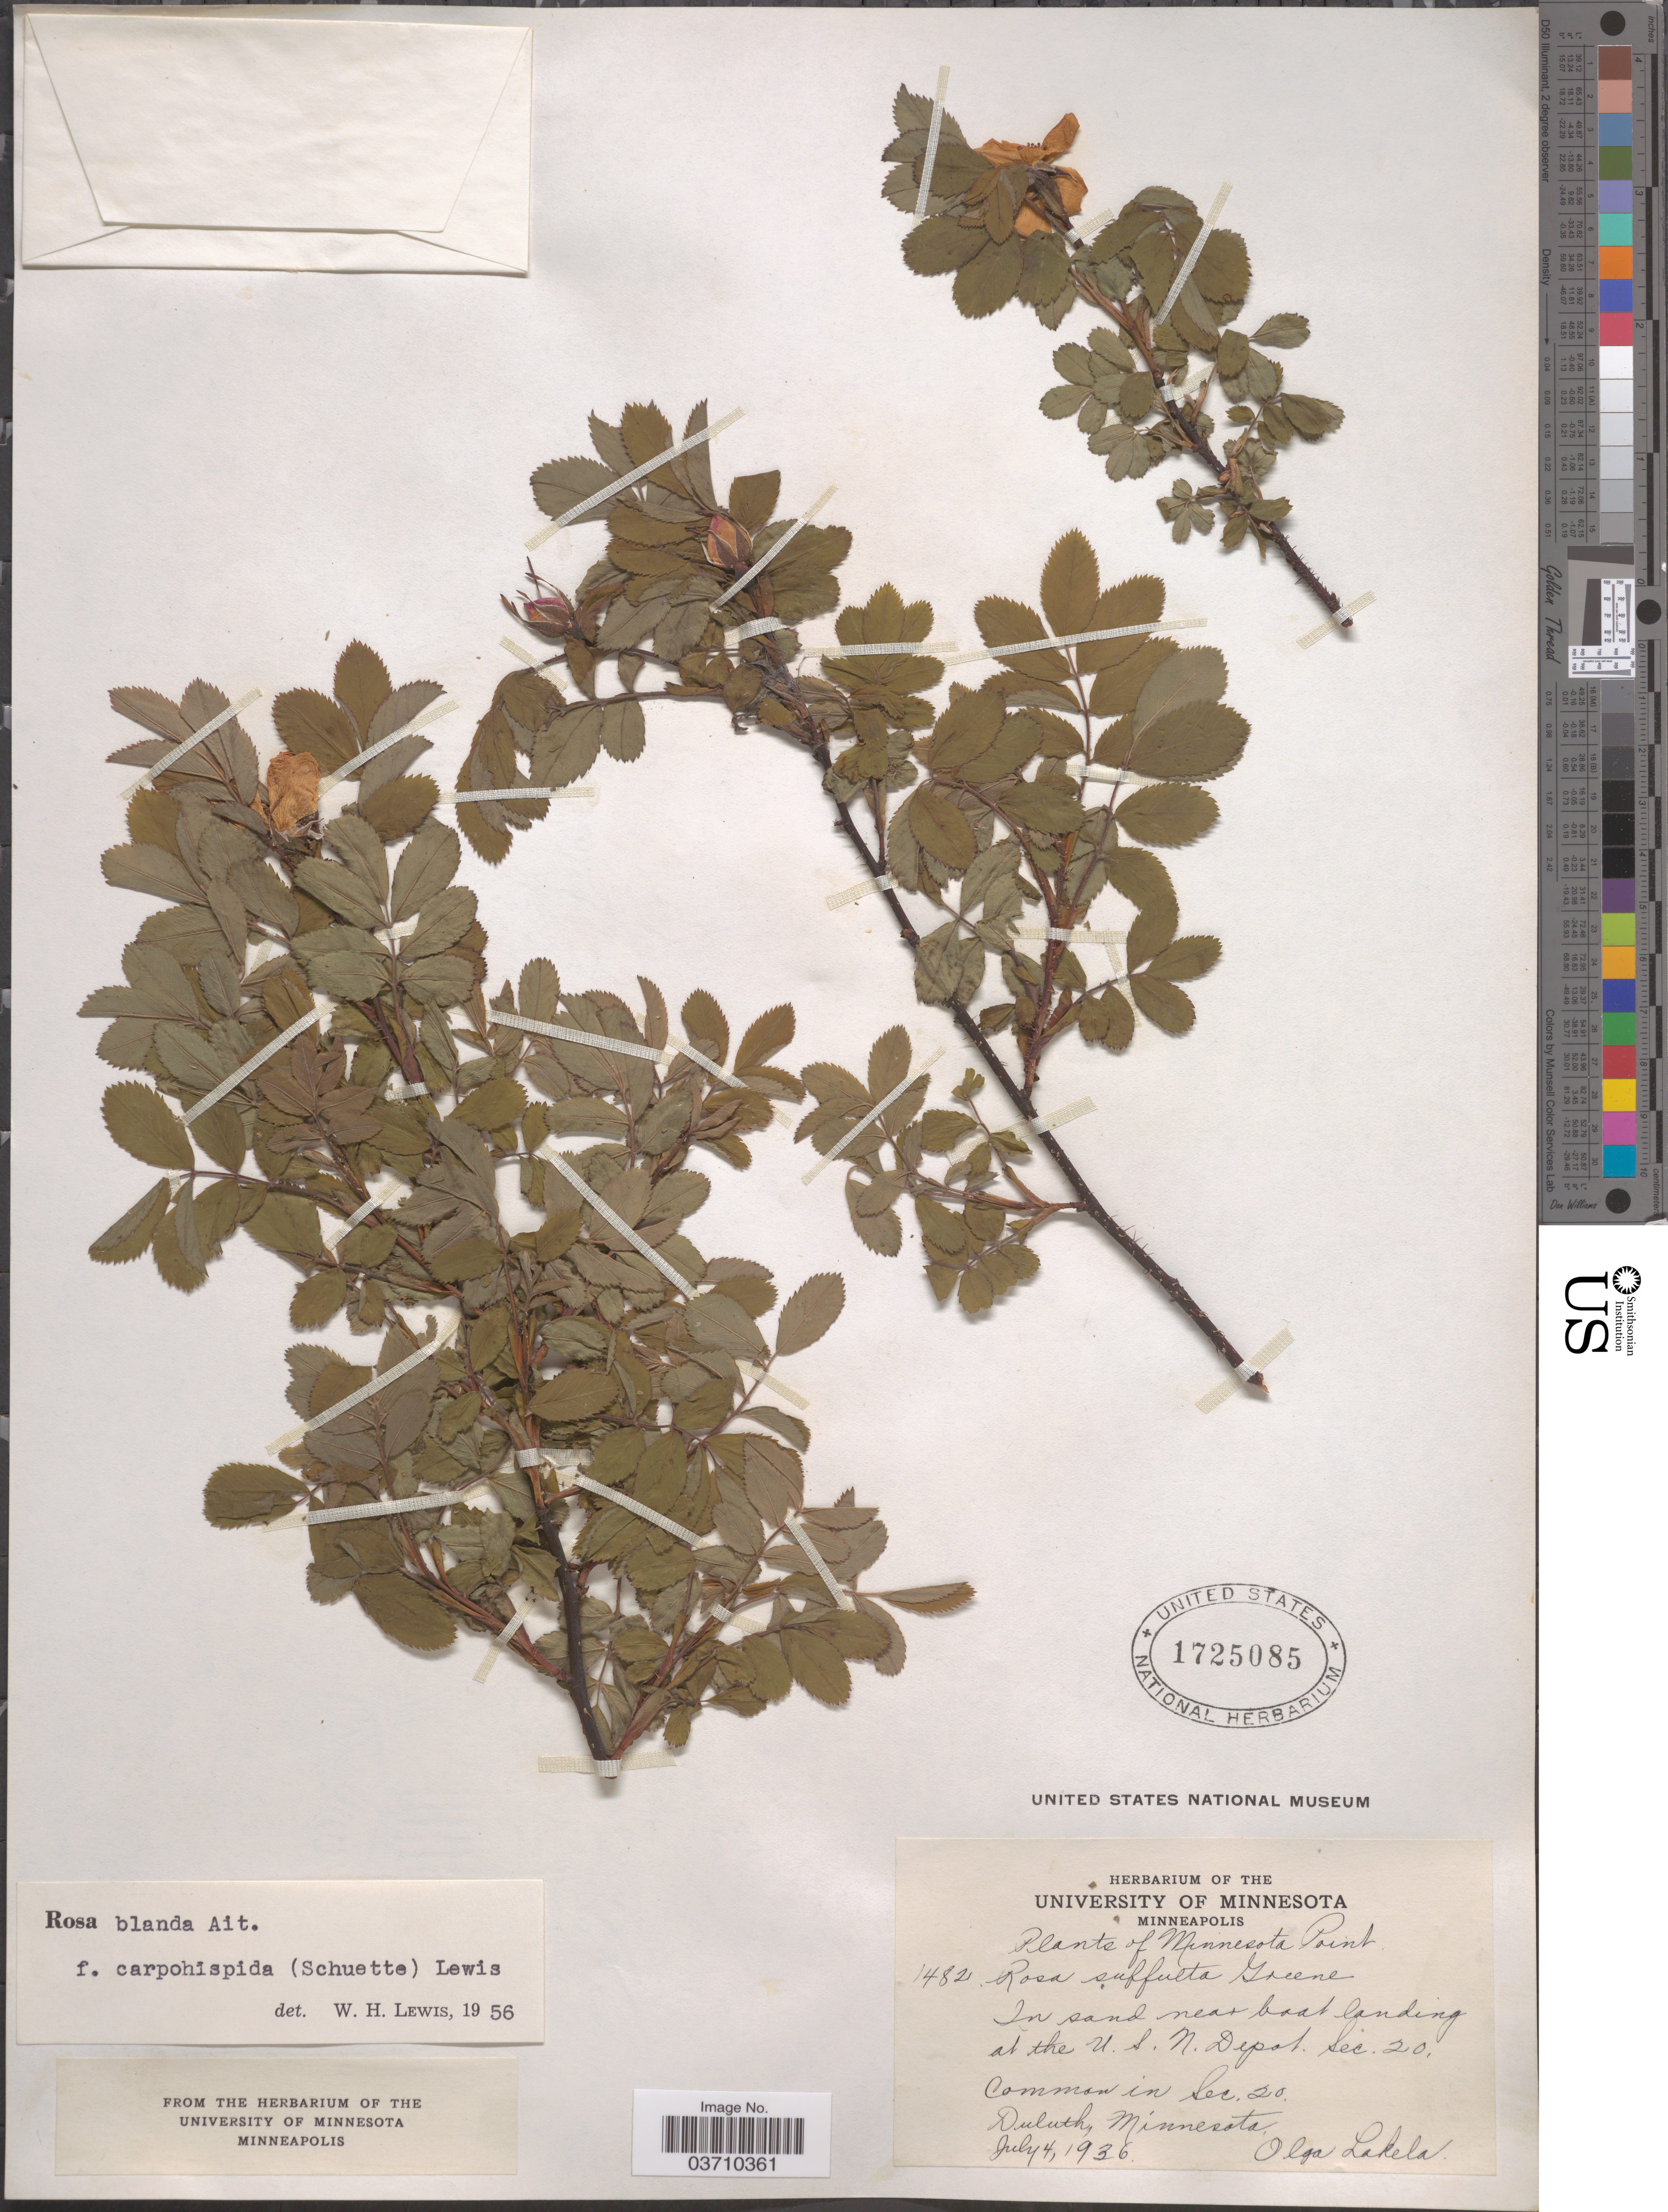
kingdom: Plantae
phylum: Tracheophyta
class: Magnoliopsida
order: Rosales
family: Rosaceae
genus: Rosa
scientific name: Rosa blanda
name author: Aiton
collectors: O. K. Lakela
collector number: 1482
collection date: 1936-07-04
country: United States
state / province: Minnesota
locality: Minnesota Point. In sand near boat landing at the U. S. N. Depot. Sec. 20. Duluth.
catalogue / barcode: US 1725085